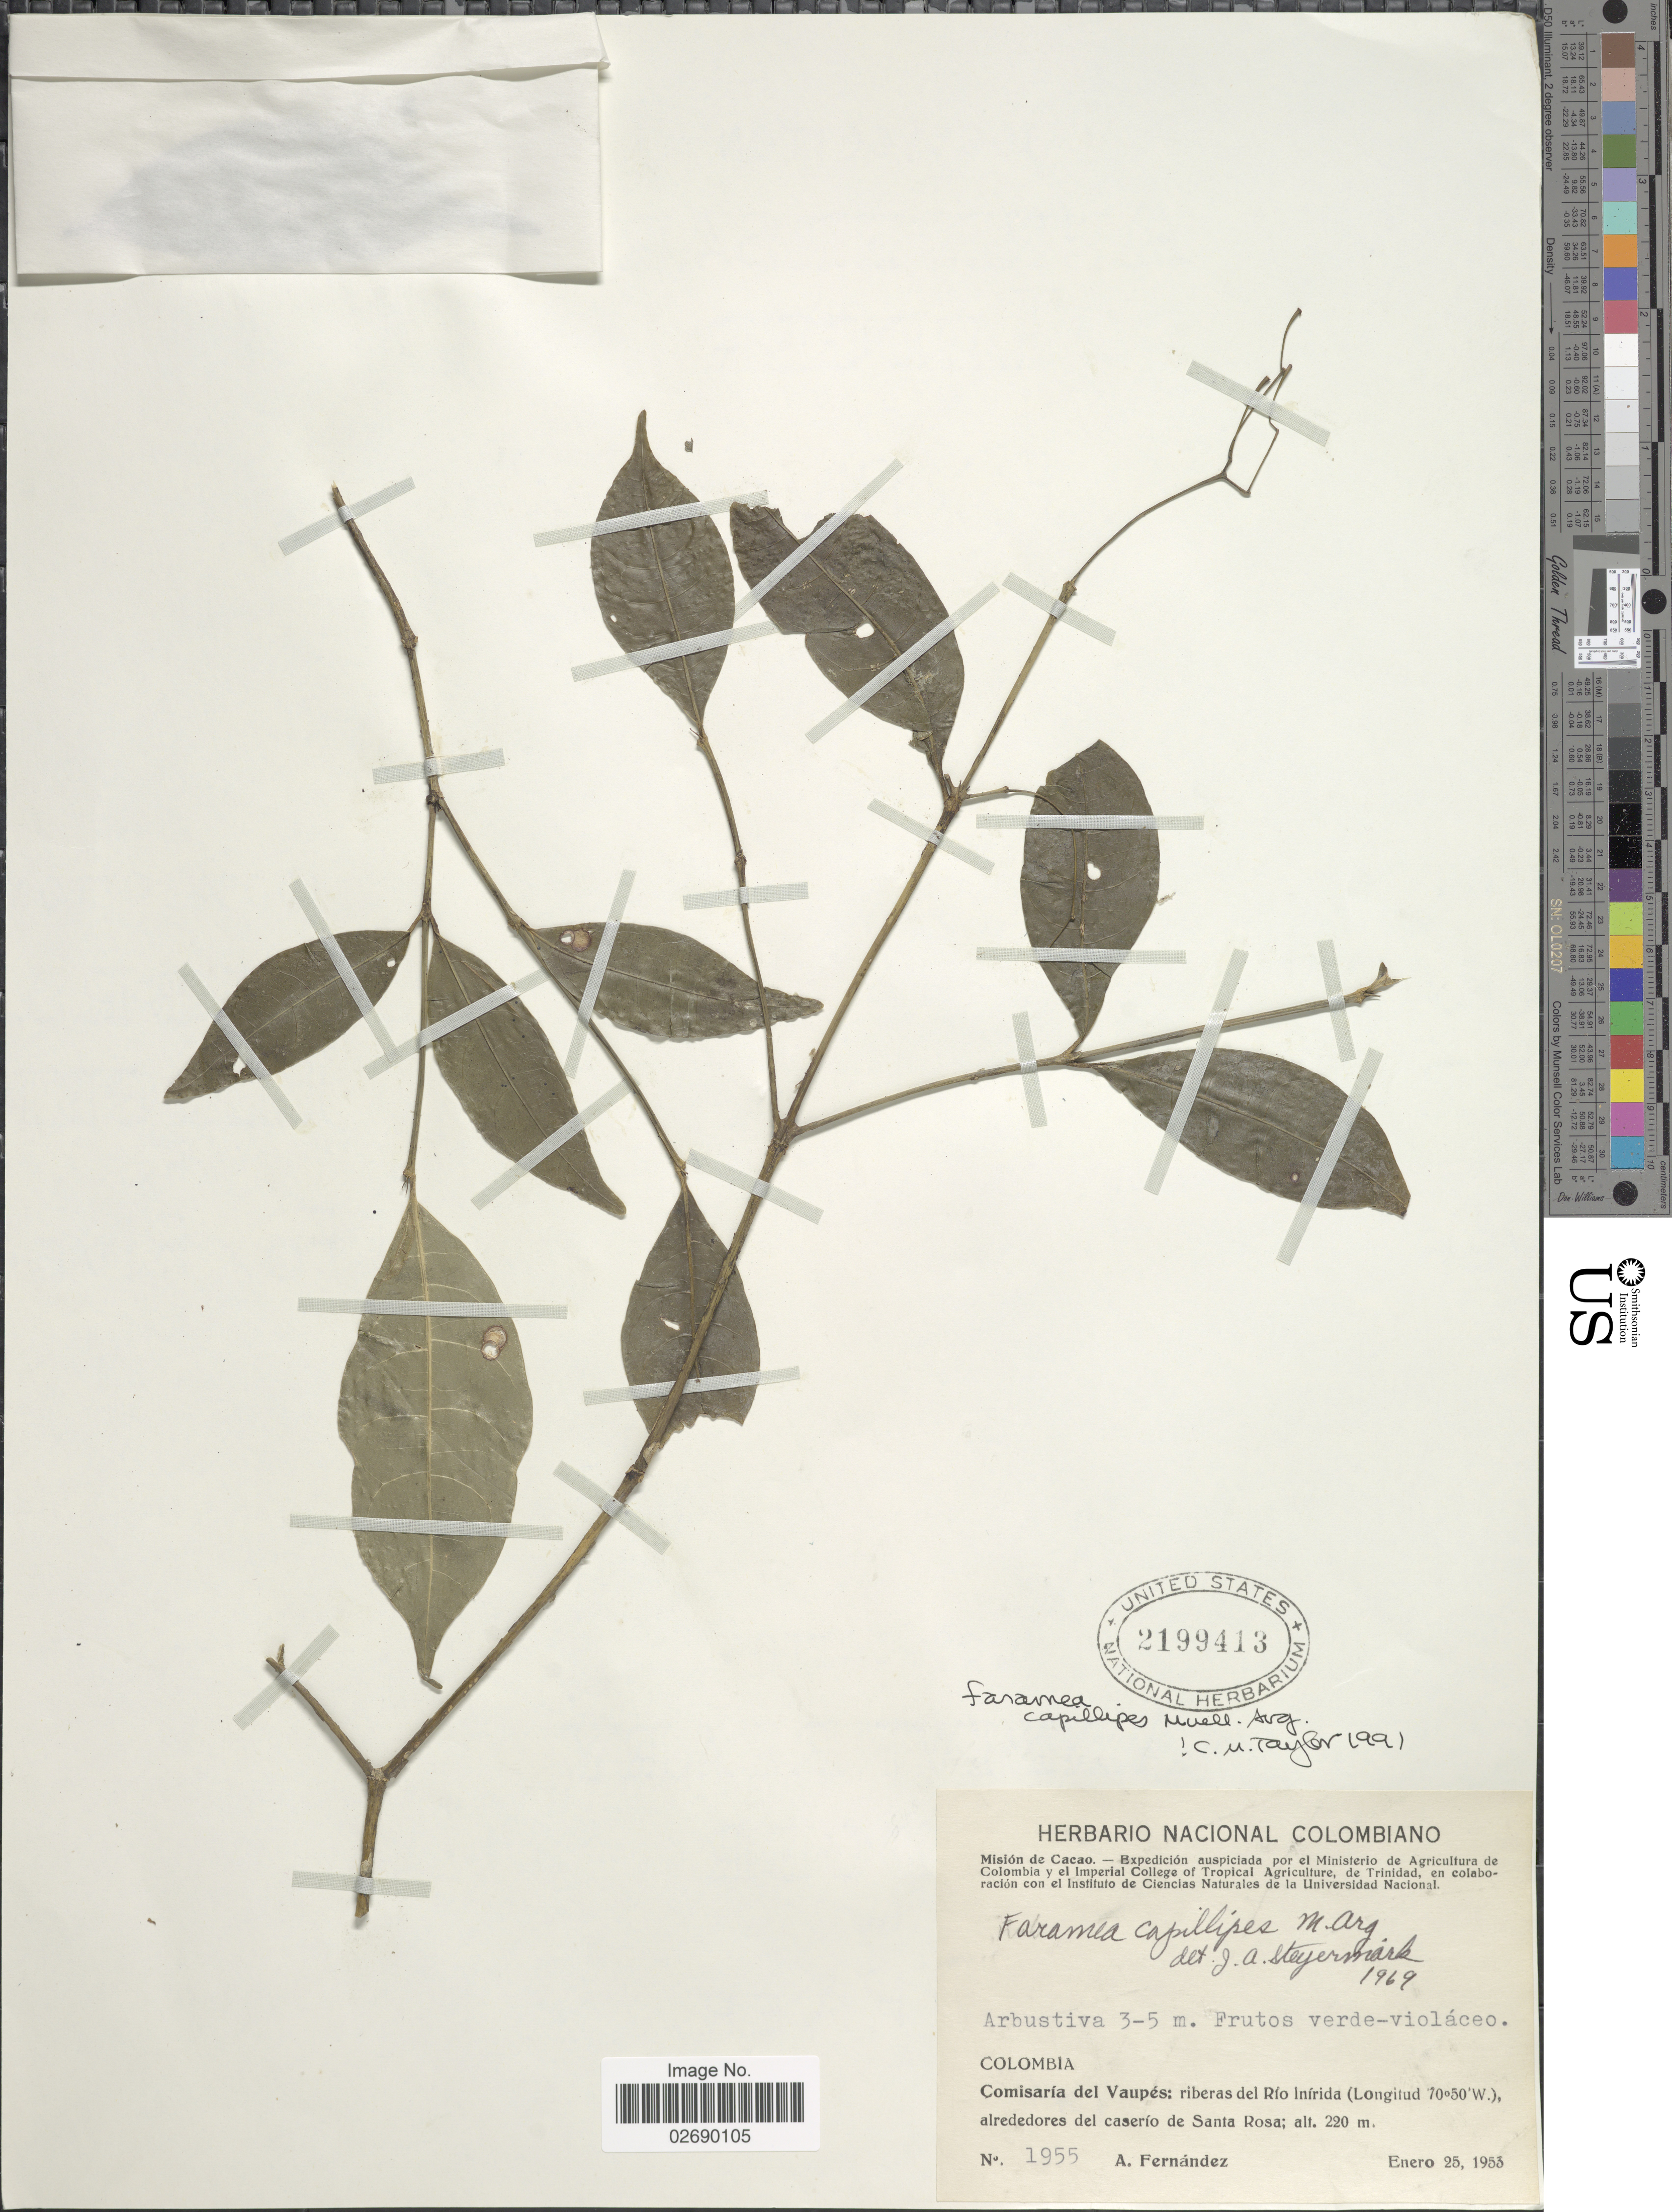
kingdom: Plantae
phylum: Tracheophyta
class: Magnoliopsida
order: Gentianales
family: Rubiaceae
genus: Faramea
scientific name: Faramea capillipes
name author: Müll. Arg.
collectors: A. Fernández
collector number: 1955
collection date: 1953-01-25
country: Colombia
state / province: Vaupés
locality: Riberas del Rio Inirida, alrededores del caserio de Santa Rosa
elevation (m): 220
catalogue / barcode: US 2199413